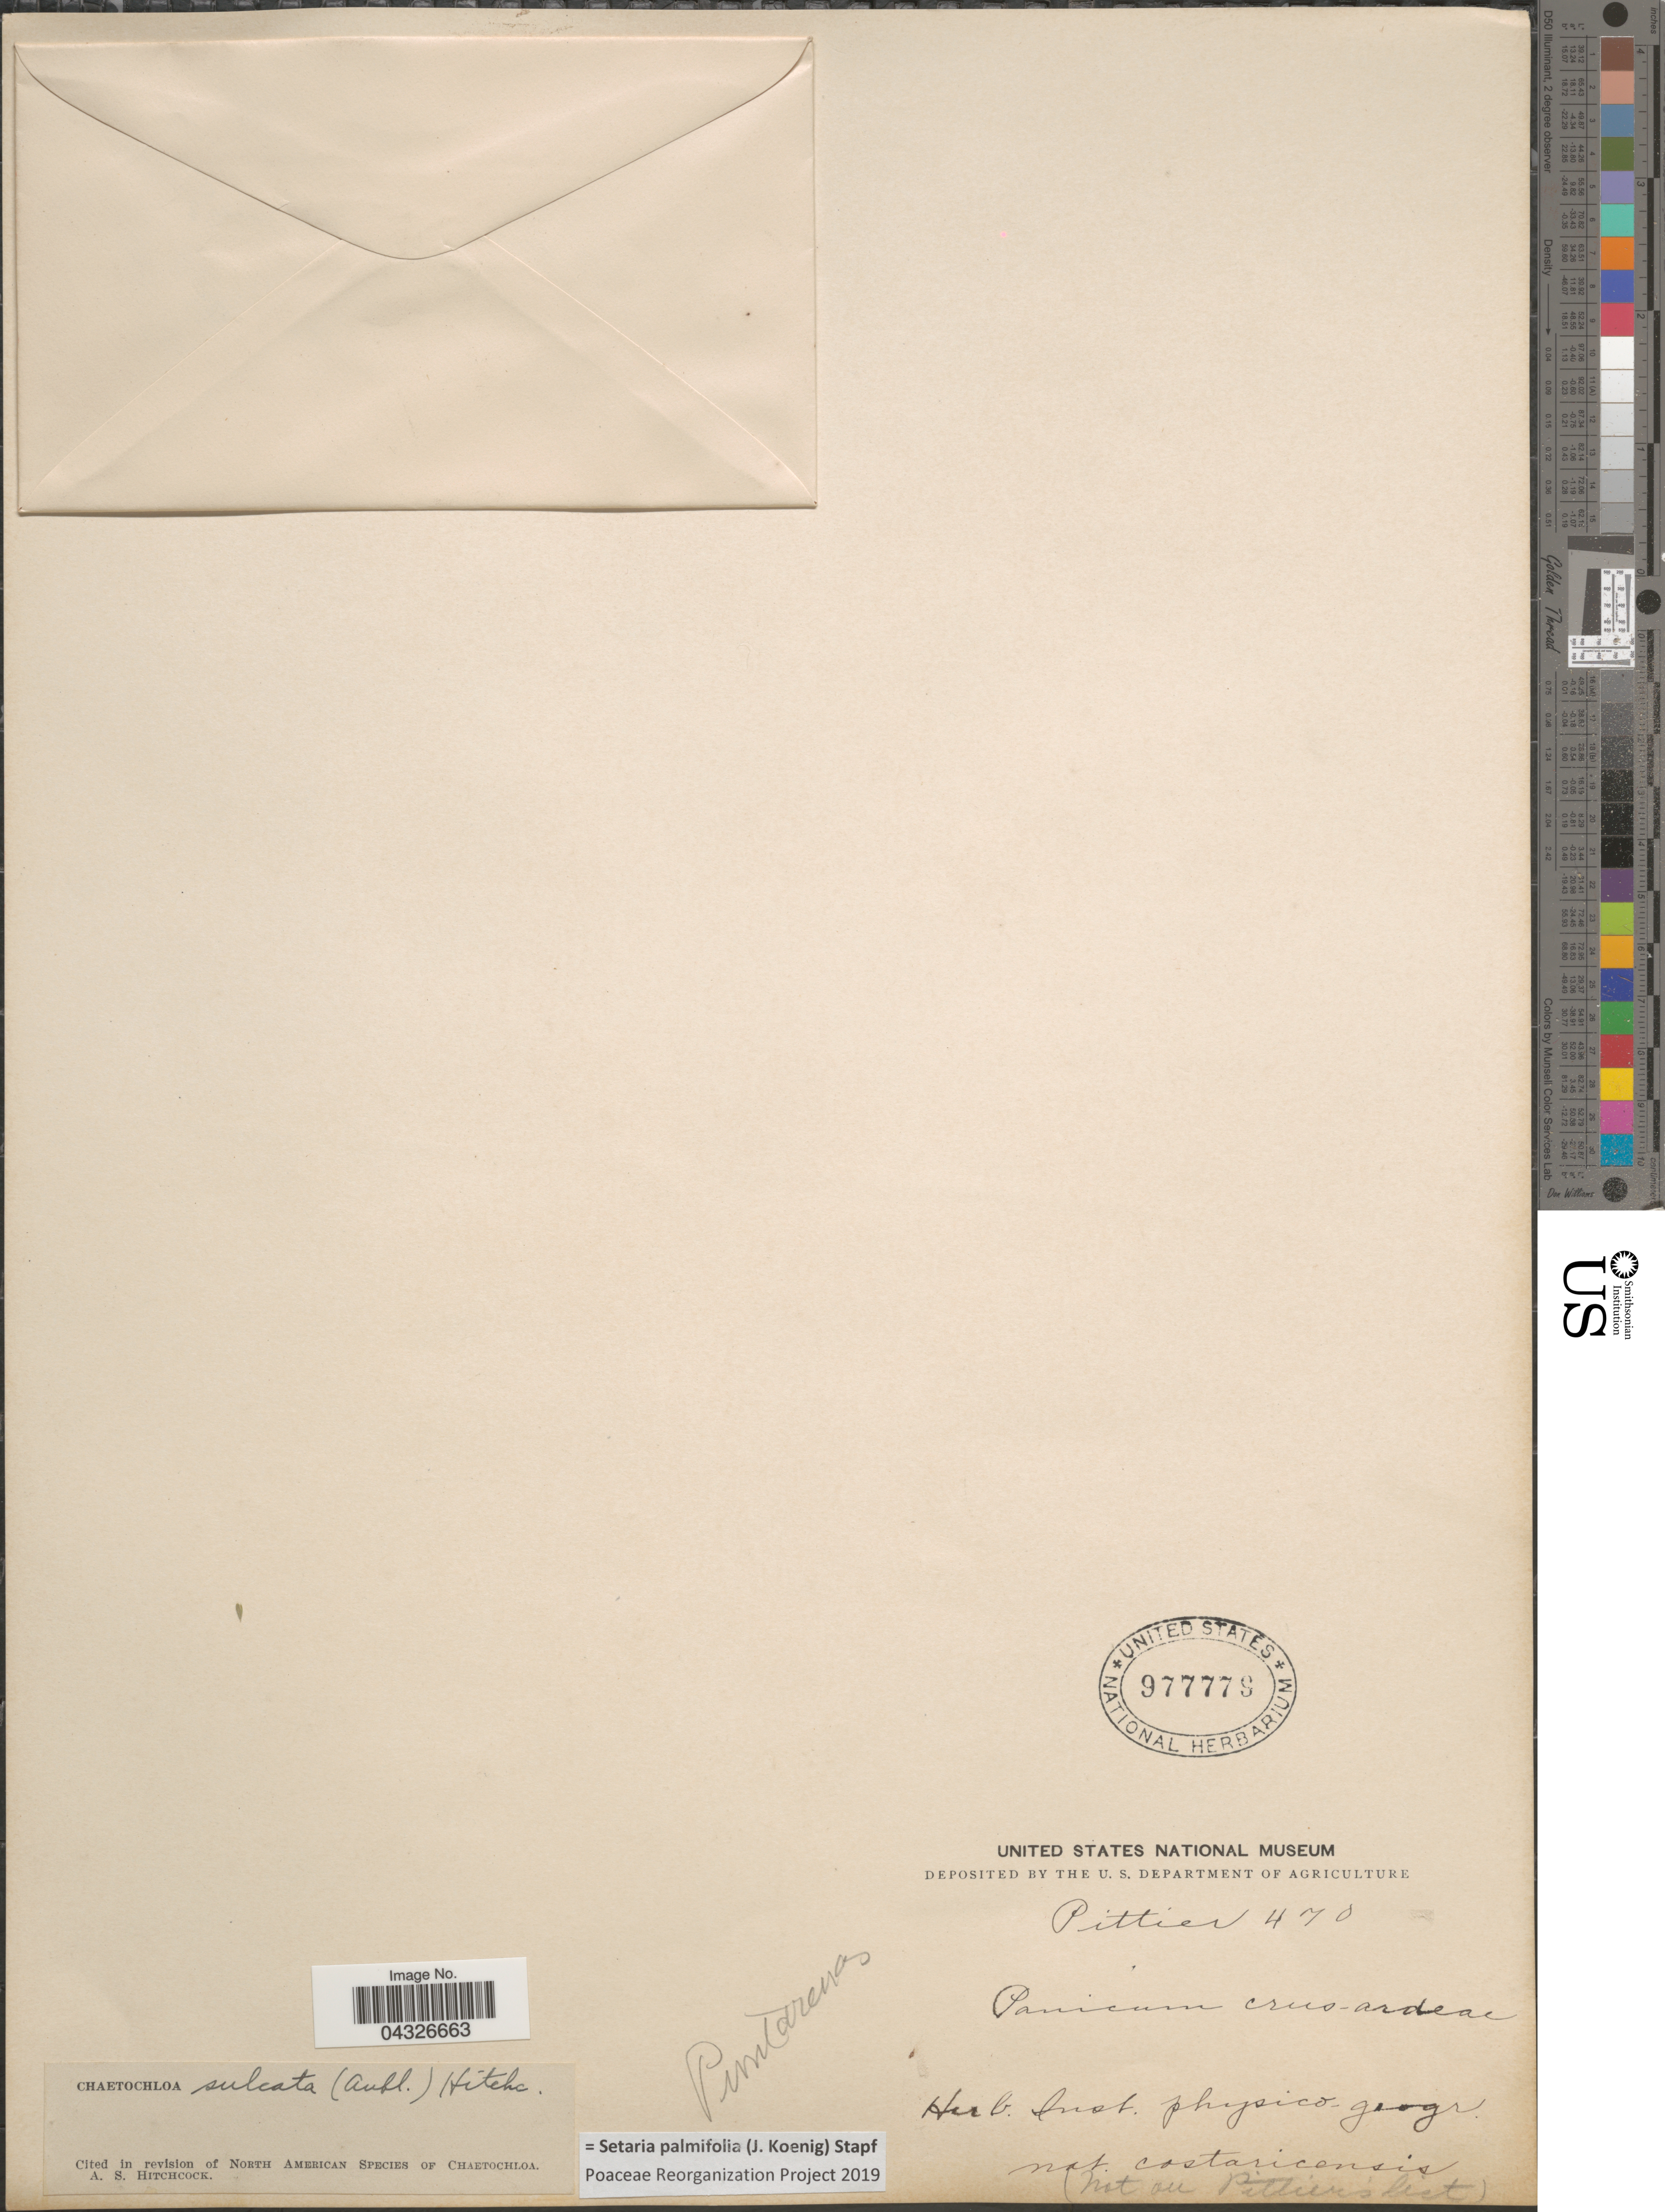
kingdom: Plantae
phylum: Tracheophyta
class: Liliopsida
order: Poales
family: Poaceae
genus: Setaria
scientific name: Setaria palmifolia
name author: (J. Koenig) Stapf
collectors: Pittier, --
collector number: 470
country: Costa Rica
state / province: Puntarenas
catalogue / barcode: US 977779